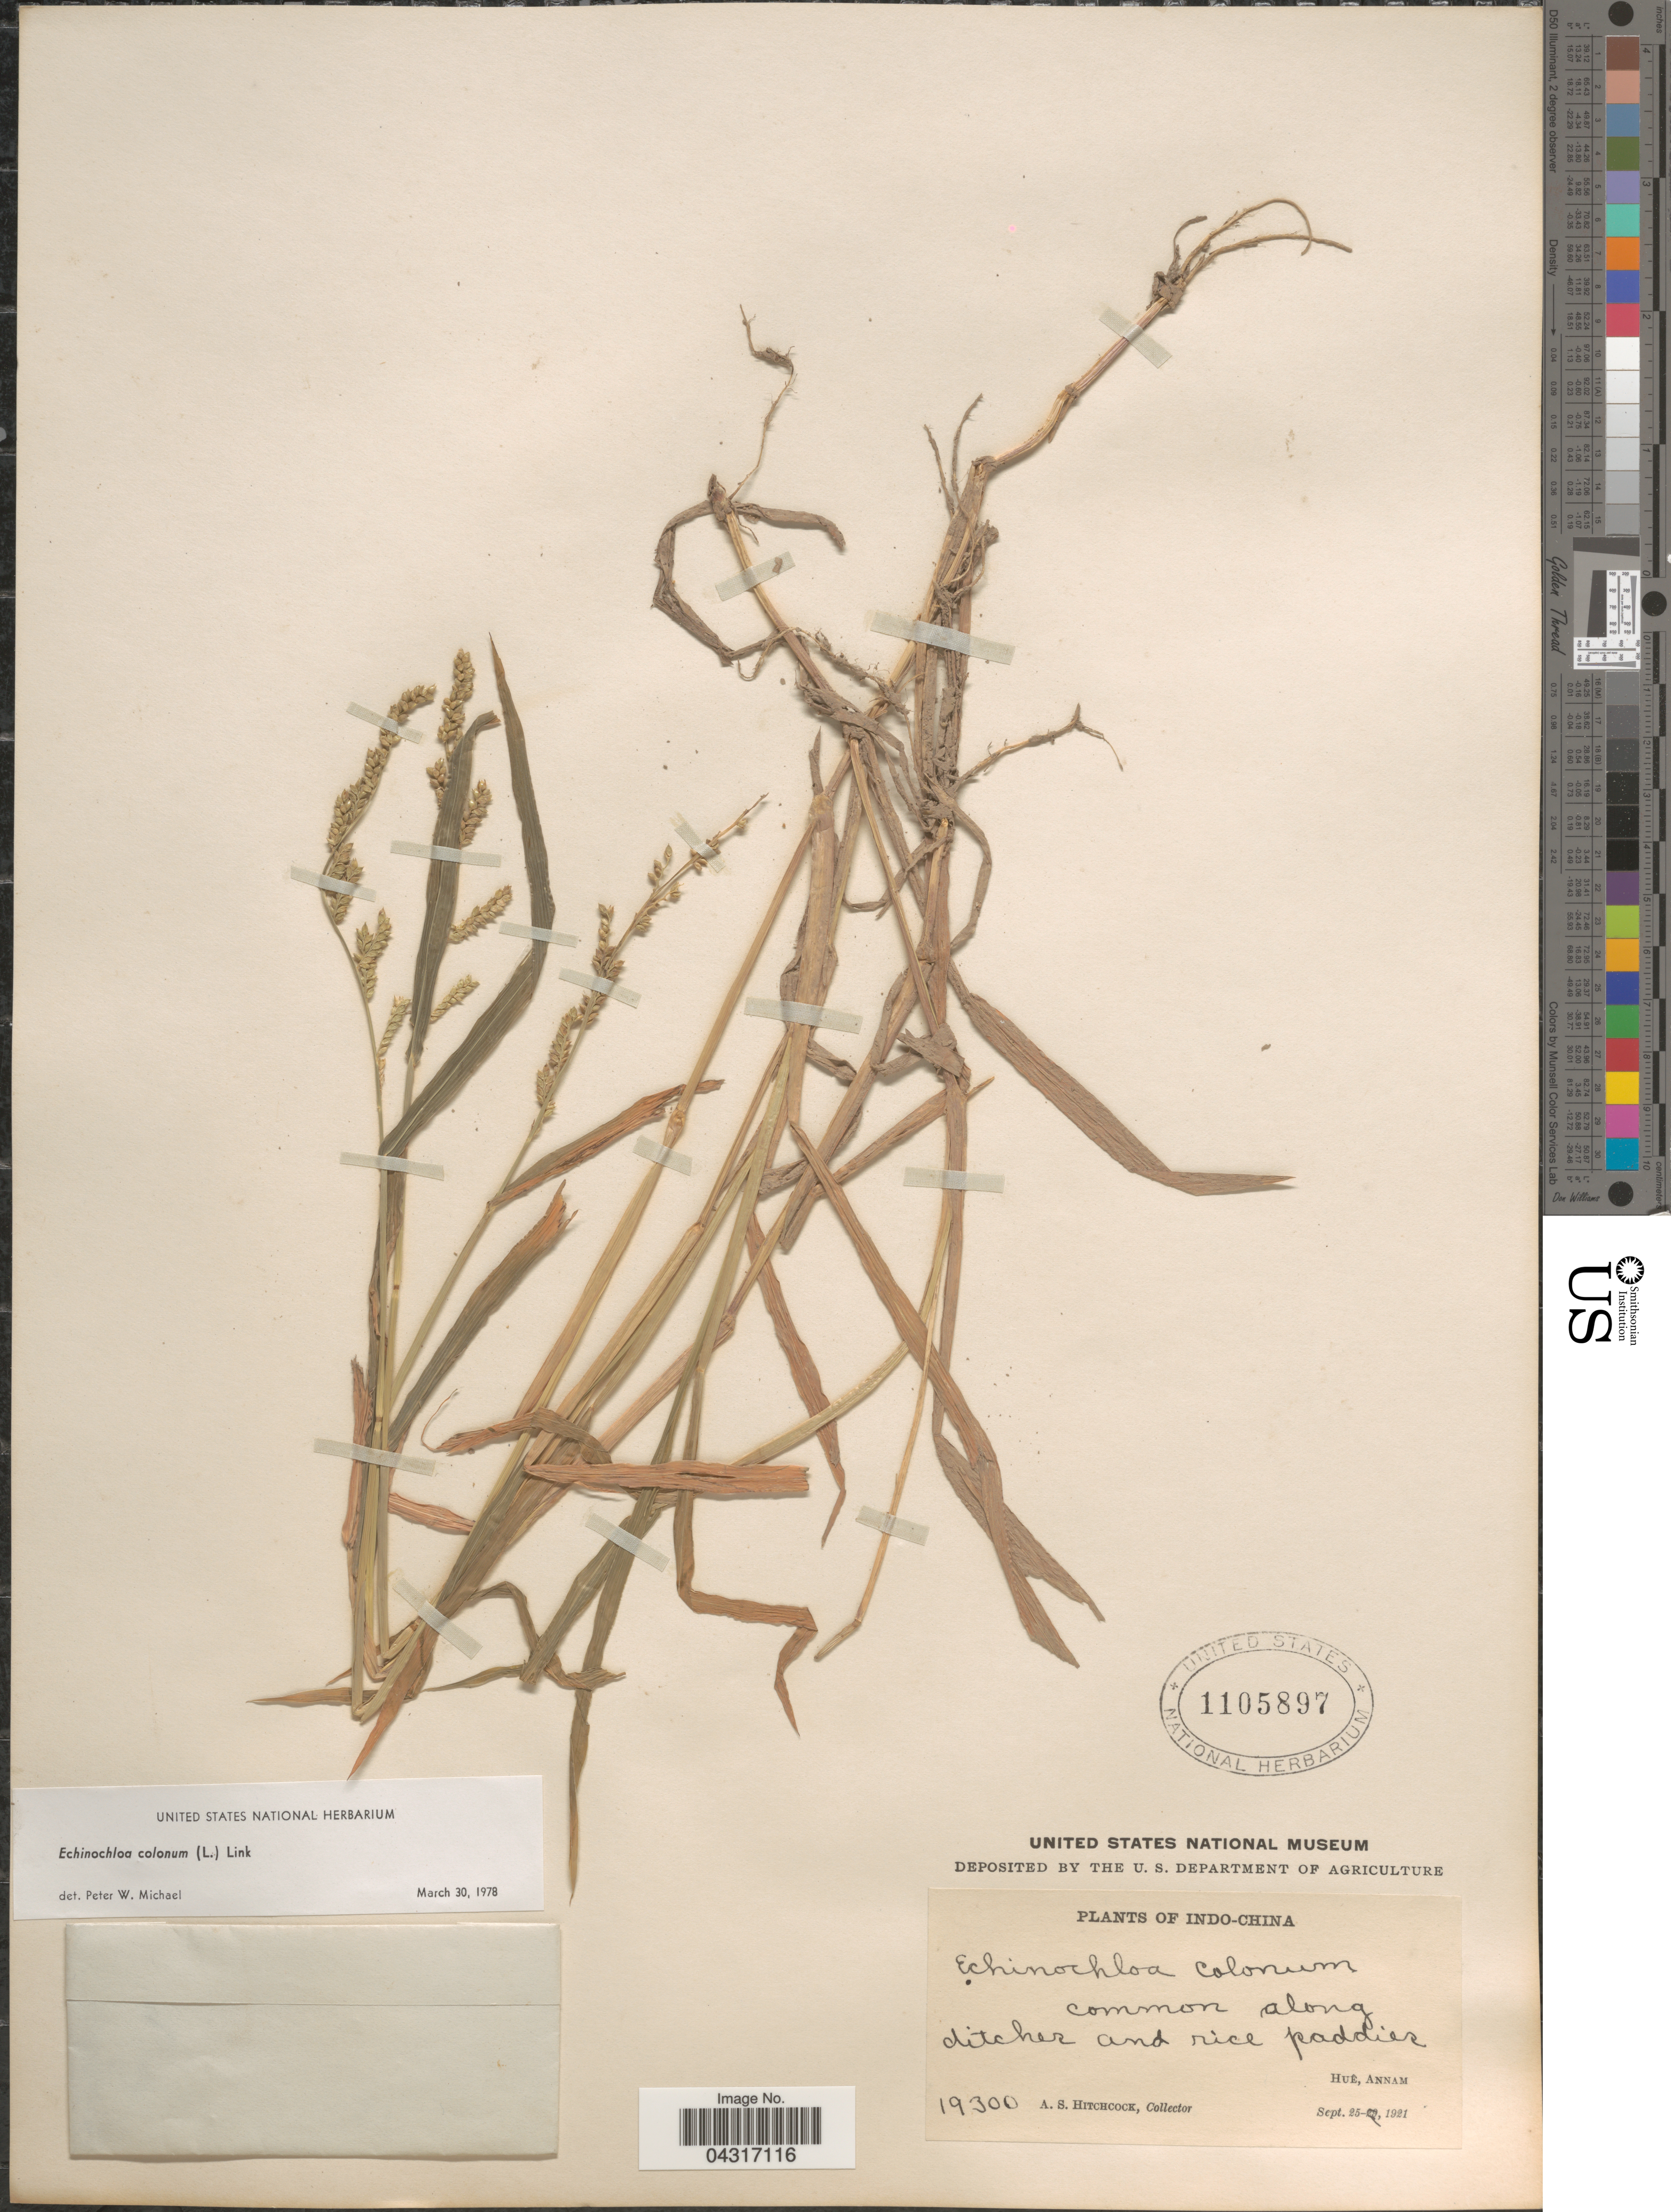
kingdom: Plantae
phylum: Tracheophyta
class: Liliopsida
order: Poales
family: Poaceae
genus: Echinochloa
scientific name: Echinochloa colona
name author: (L.) Link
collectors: A. S. Hitchcock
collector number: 19300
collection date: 1921-09-25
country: Vietnam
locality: Huê, Annam.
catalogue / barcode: US 1105897